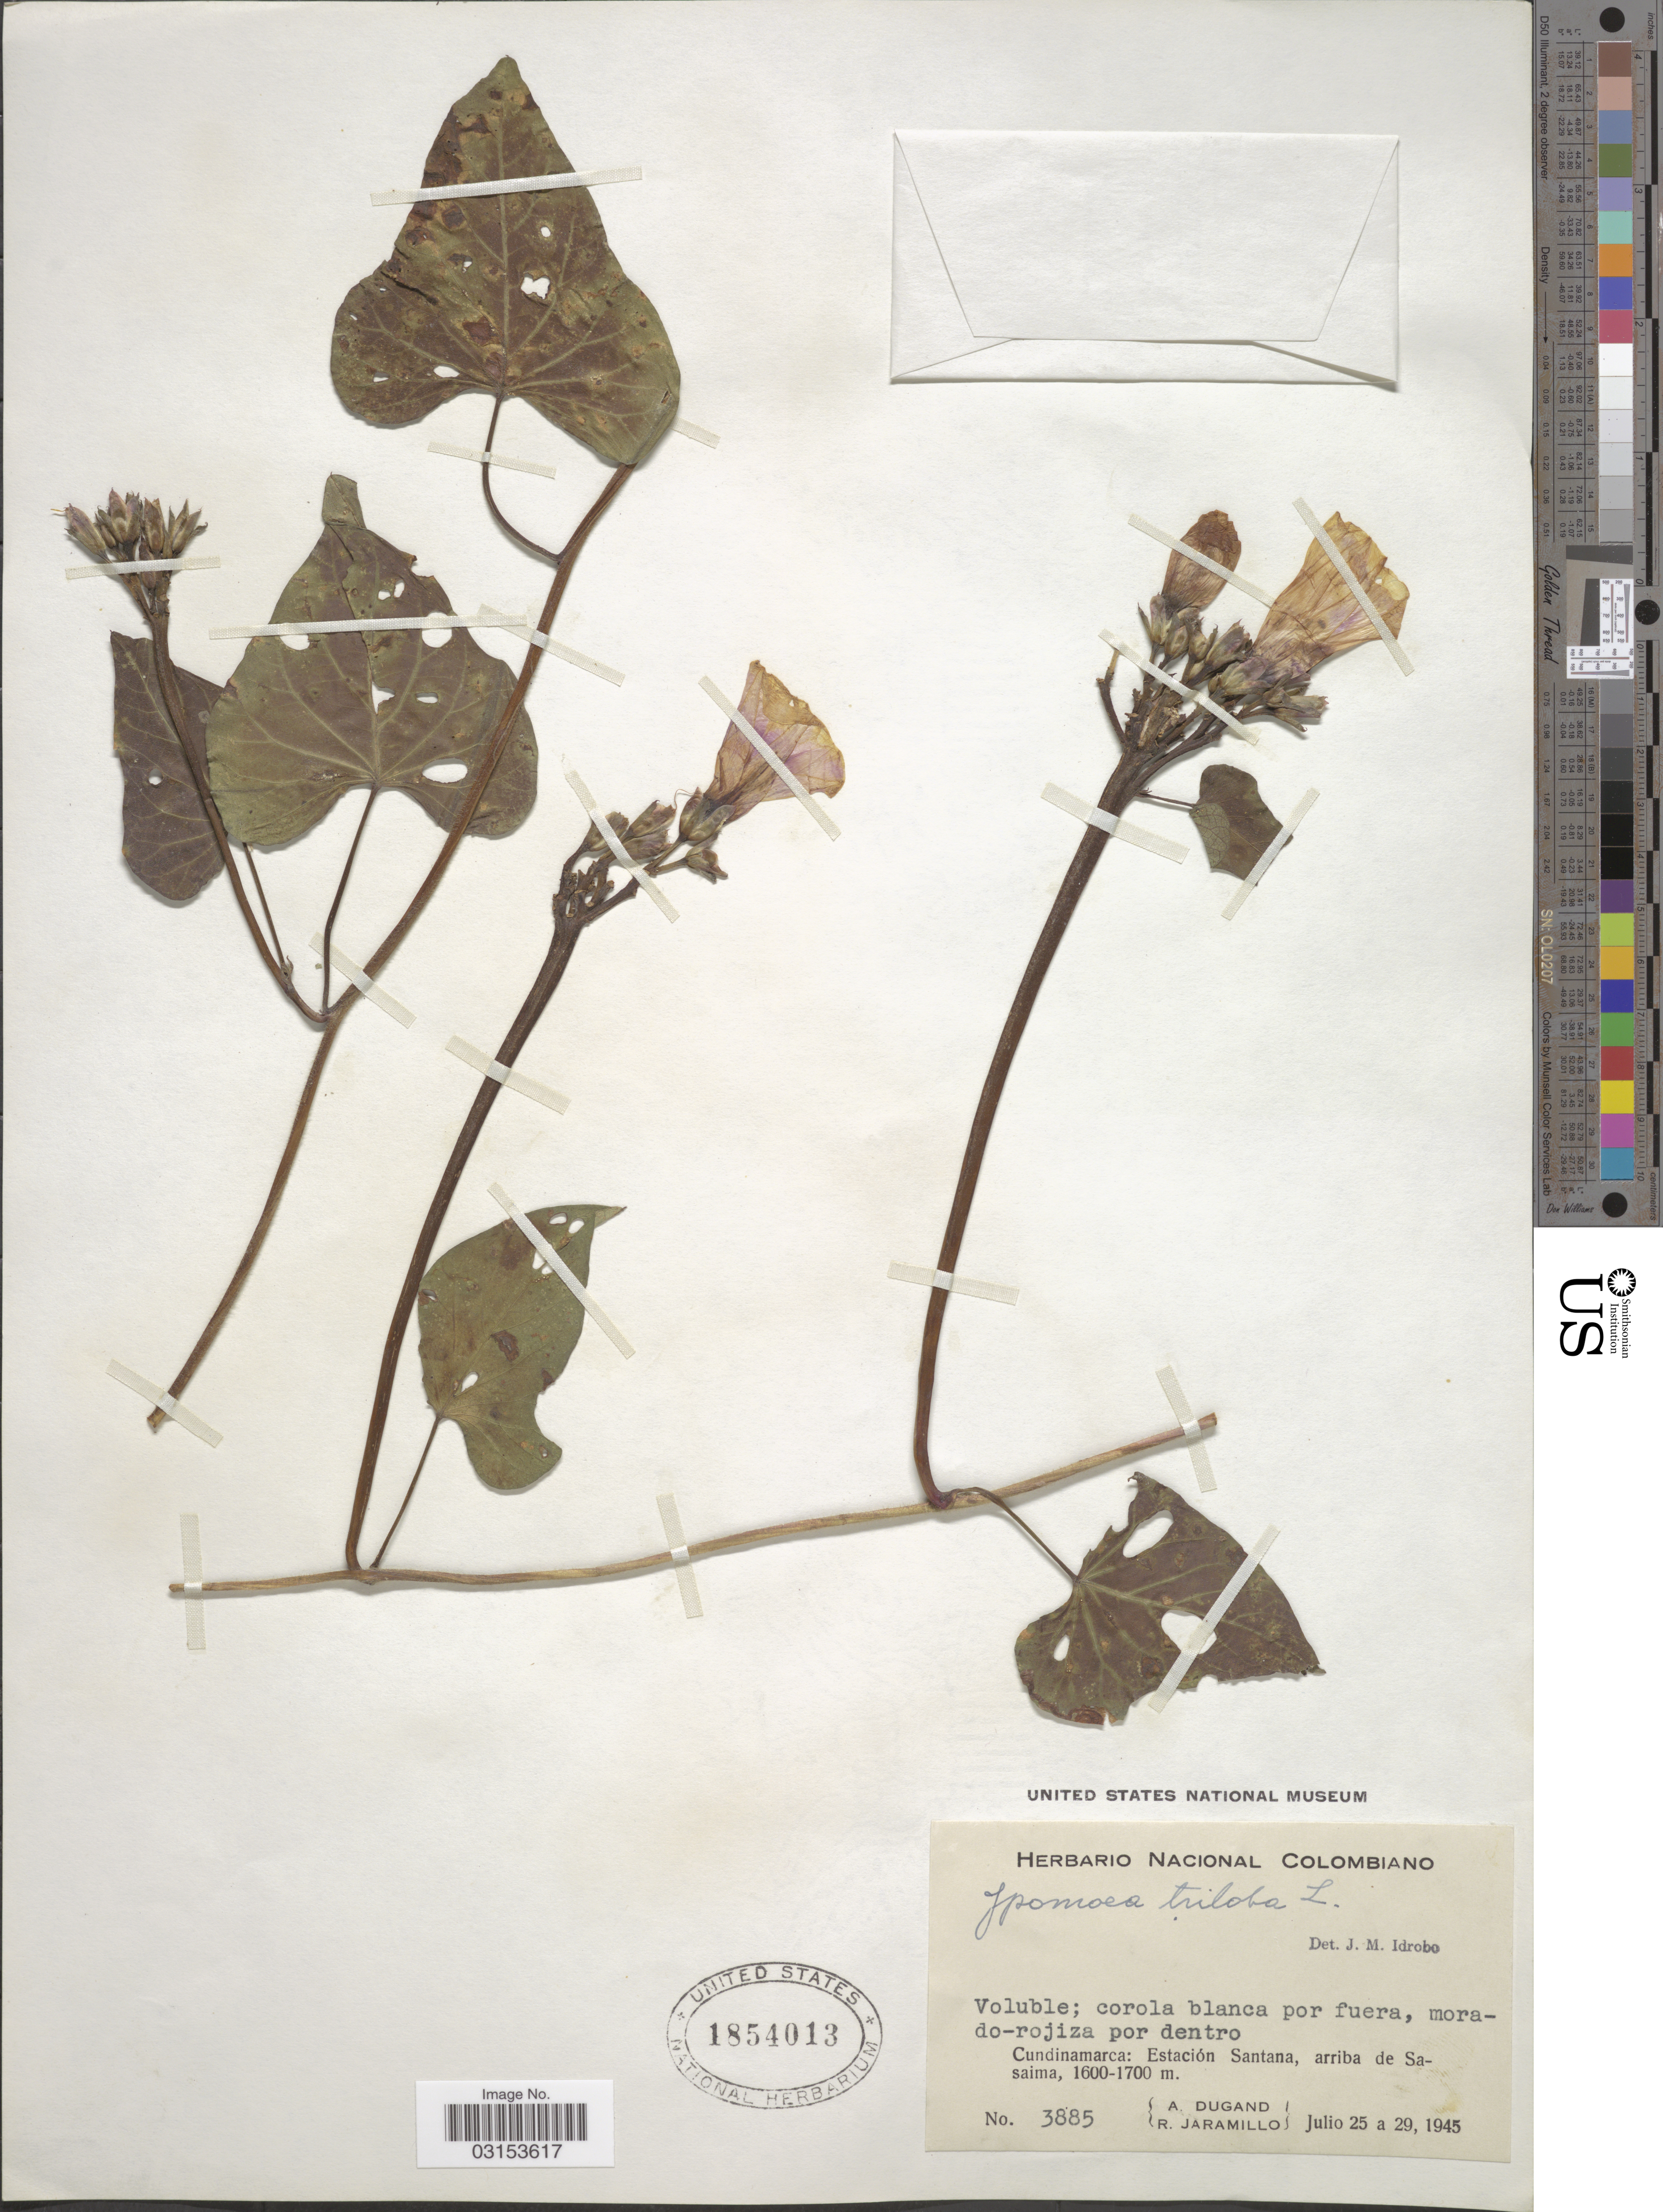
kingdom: Plantae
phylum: Tracheophyta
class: Magnoliopsida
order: Solanales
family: Convolvulaceae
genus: Ipomoea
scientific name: Ipomoea triloba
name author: L.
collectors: A. Dugand & R. Jaramillo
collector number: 3885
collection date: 1945-07-25/1945-07-29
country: Colombia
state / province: Cundinamarca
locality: Estación Santana, arriba de Sasaima.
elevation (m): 1600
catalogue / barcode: US 1854013